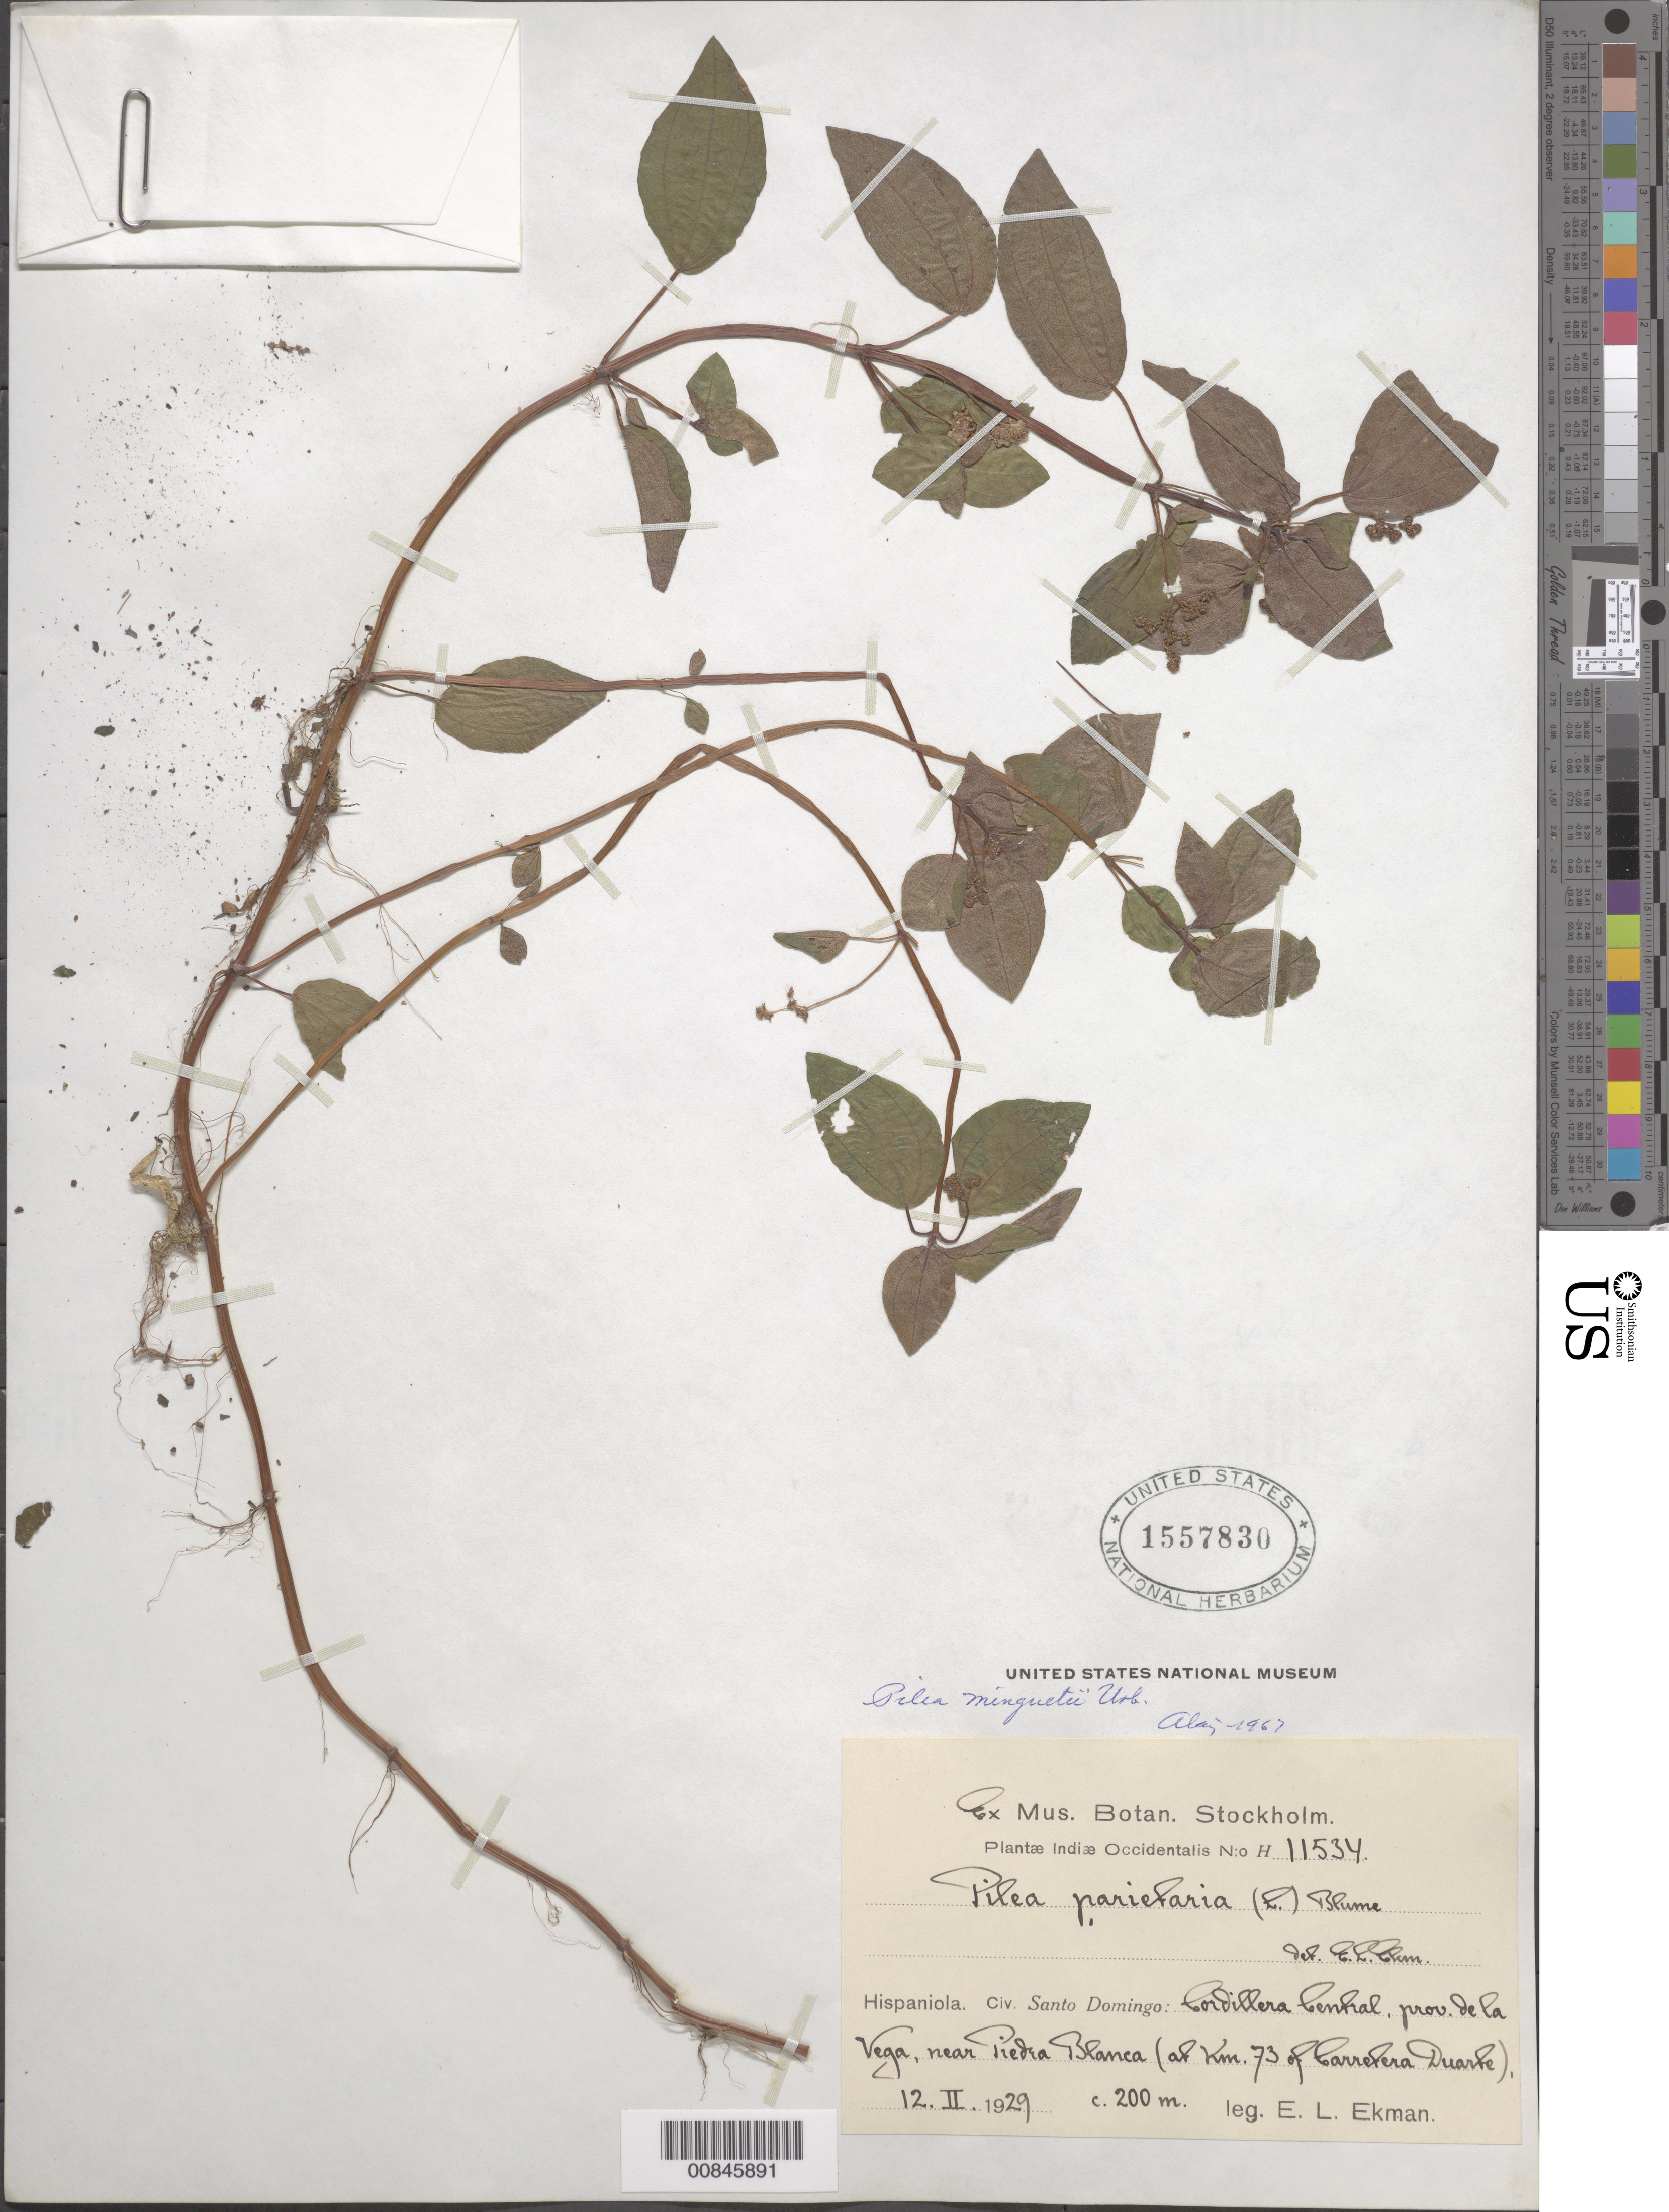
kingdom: Plantae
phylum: Tracheophyta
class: Magnoliopsida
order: Rosales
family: Urticaceae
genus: Pilea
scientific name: Pilea minguetii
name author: Urb.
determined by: Liogier, Alain H.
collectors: E. L. Ekman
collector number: H 11534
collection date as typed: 12 Feb 1929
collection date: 1929-02-12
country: Dominican Republic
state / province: La Vega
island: Hispaniola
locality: Cordillera Central, near Piedra Blanca (at km. 73 of Carretera Duarte).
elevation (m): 200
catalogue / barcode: US 1557830